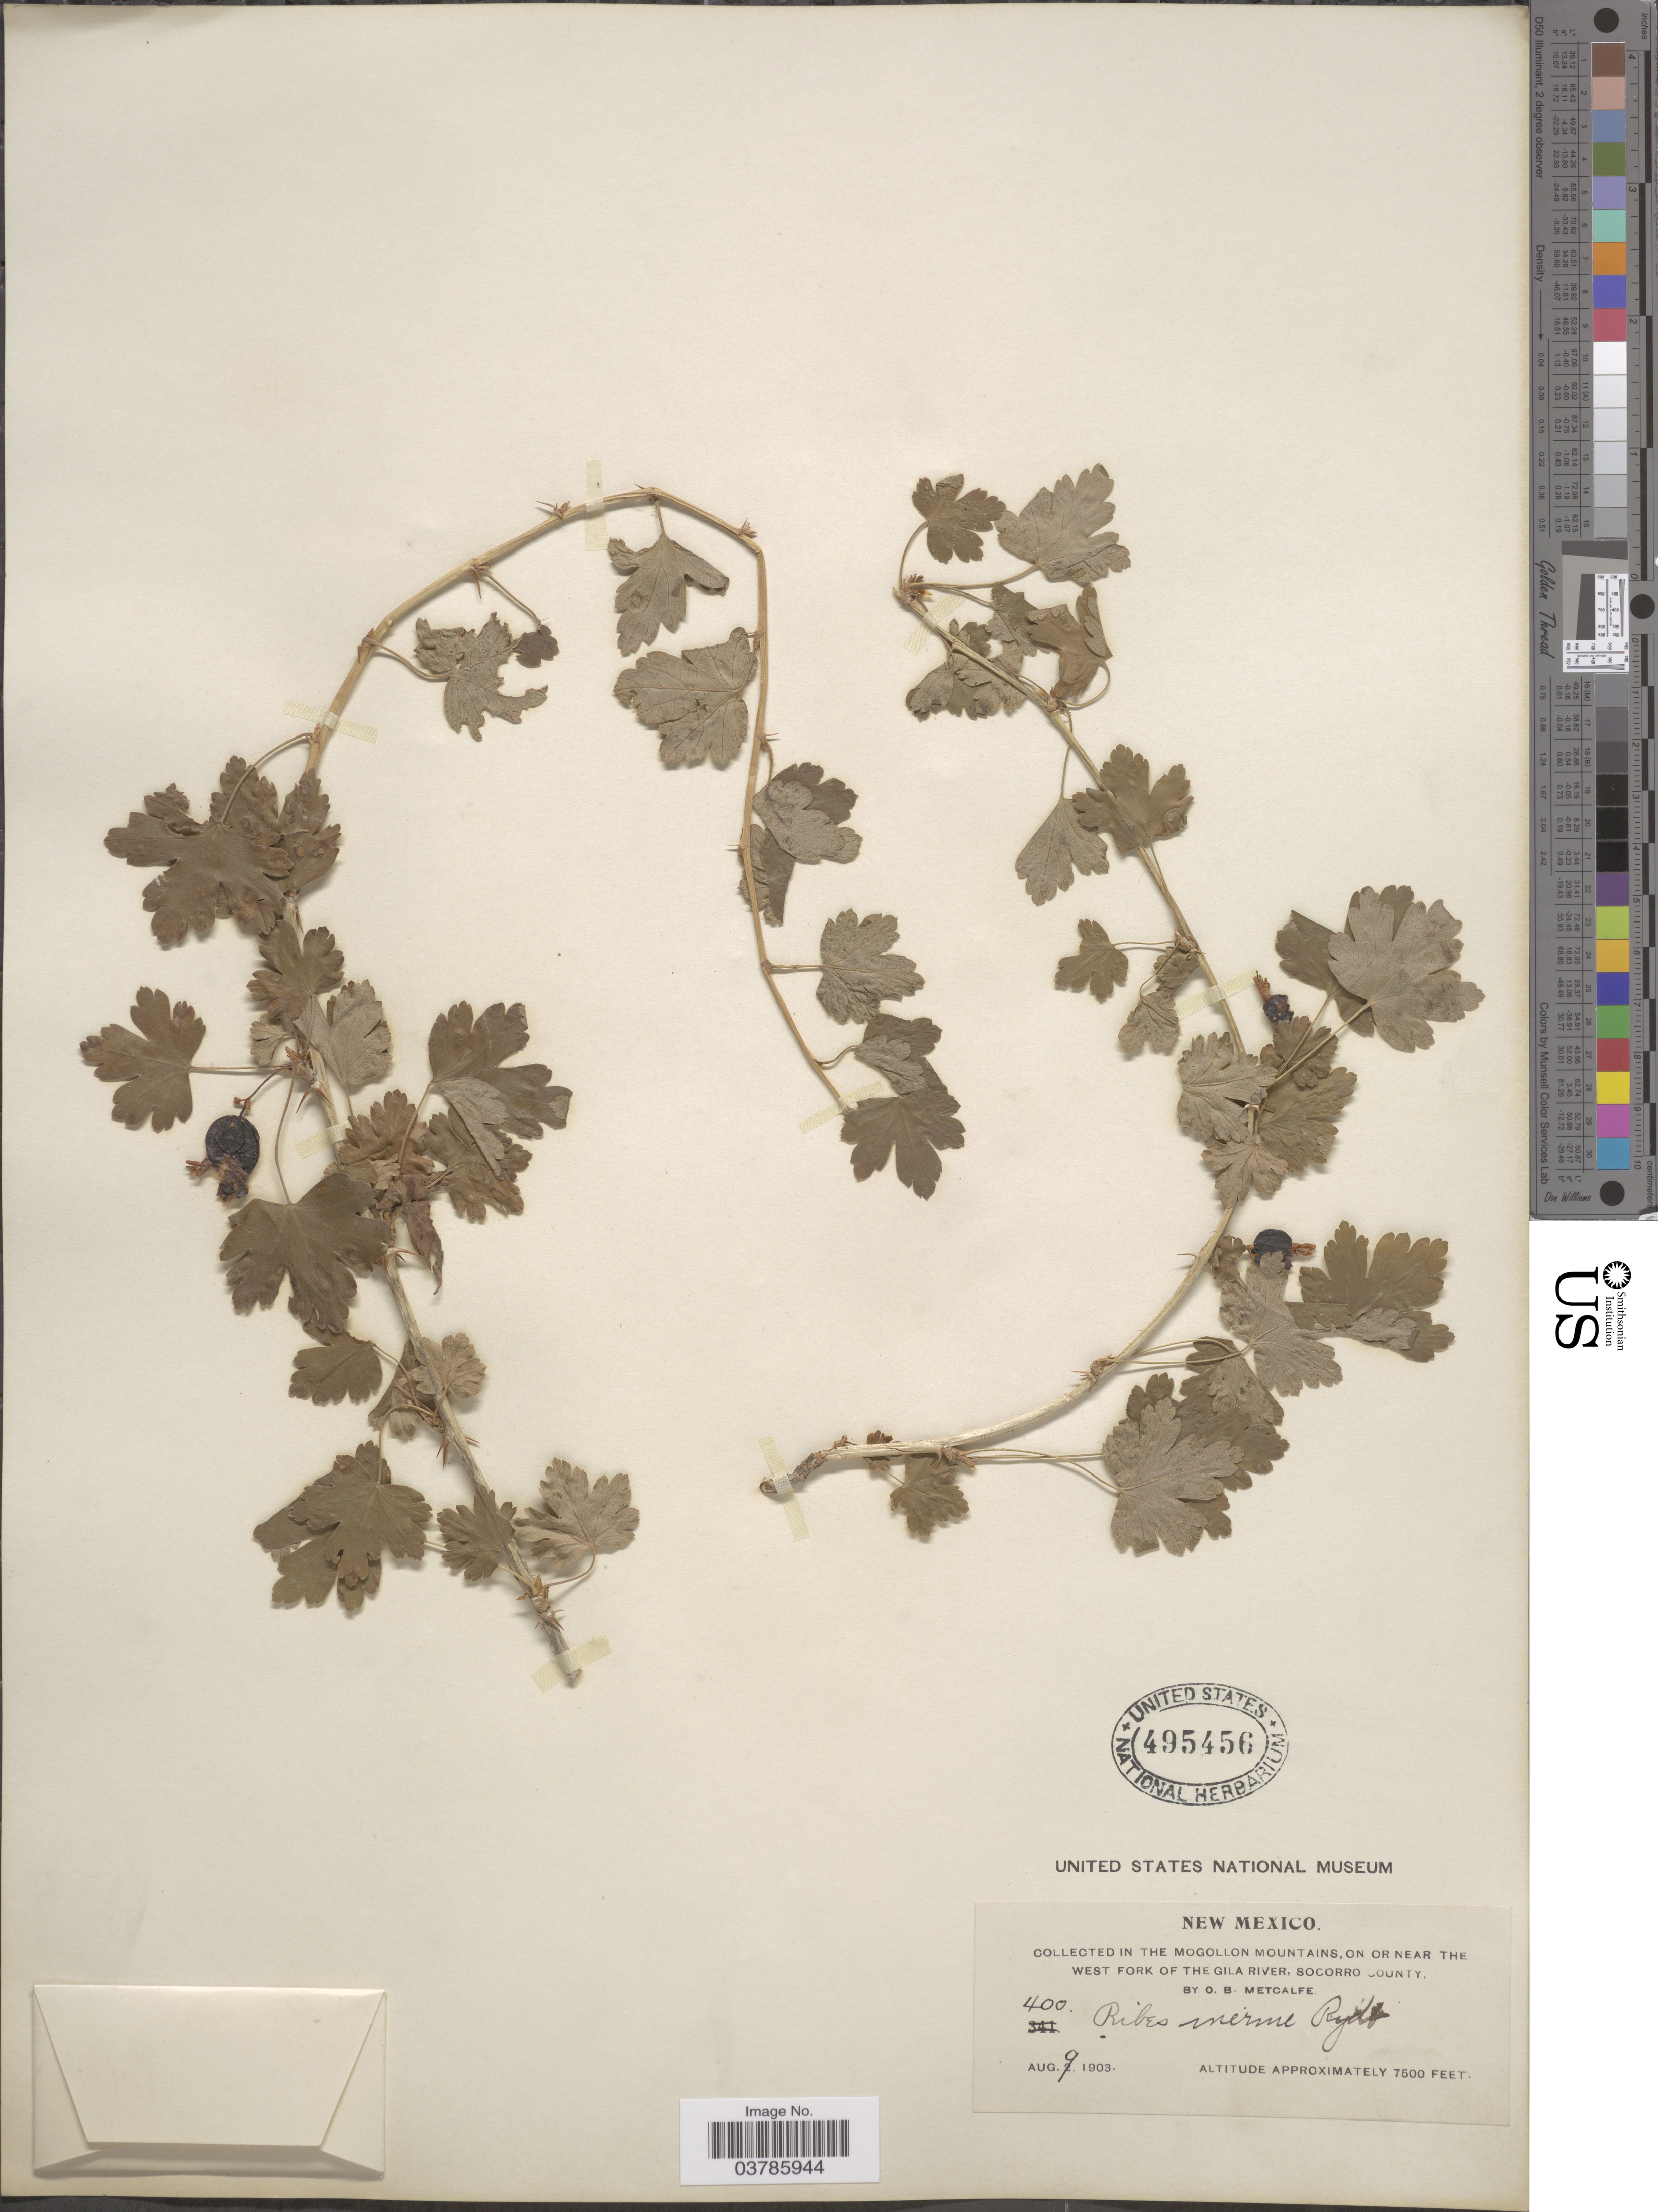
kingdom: Plantae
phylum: Tracheophyta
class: Magnoliopsida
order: Saxifragales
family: Grossulariaceae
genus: Ribes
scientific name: Ribes inerme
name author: Rydb.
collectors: O. B. Metcalfe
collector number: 400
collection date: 1903-08-09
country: United States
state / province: New Mexico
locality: Mogollon Mountains, on or near the West Fork of the Gila River, Socorro County.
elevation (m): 2286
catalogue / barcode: US 495456